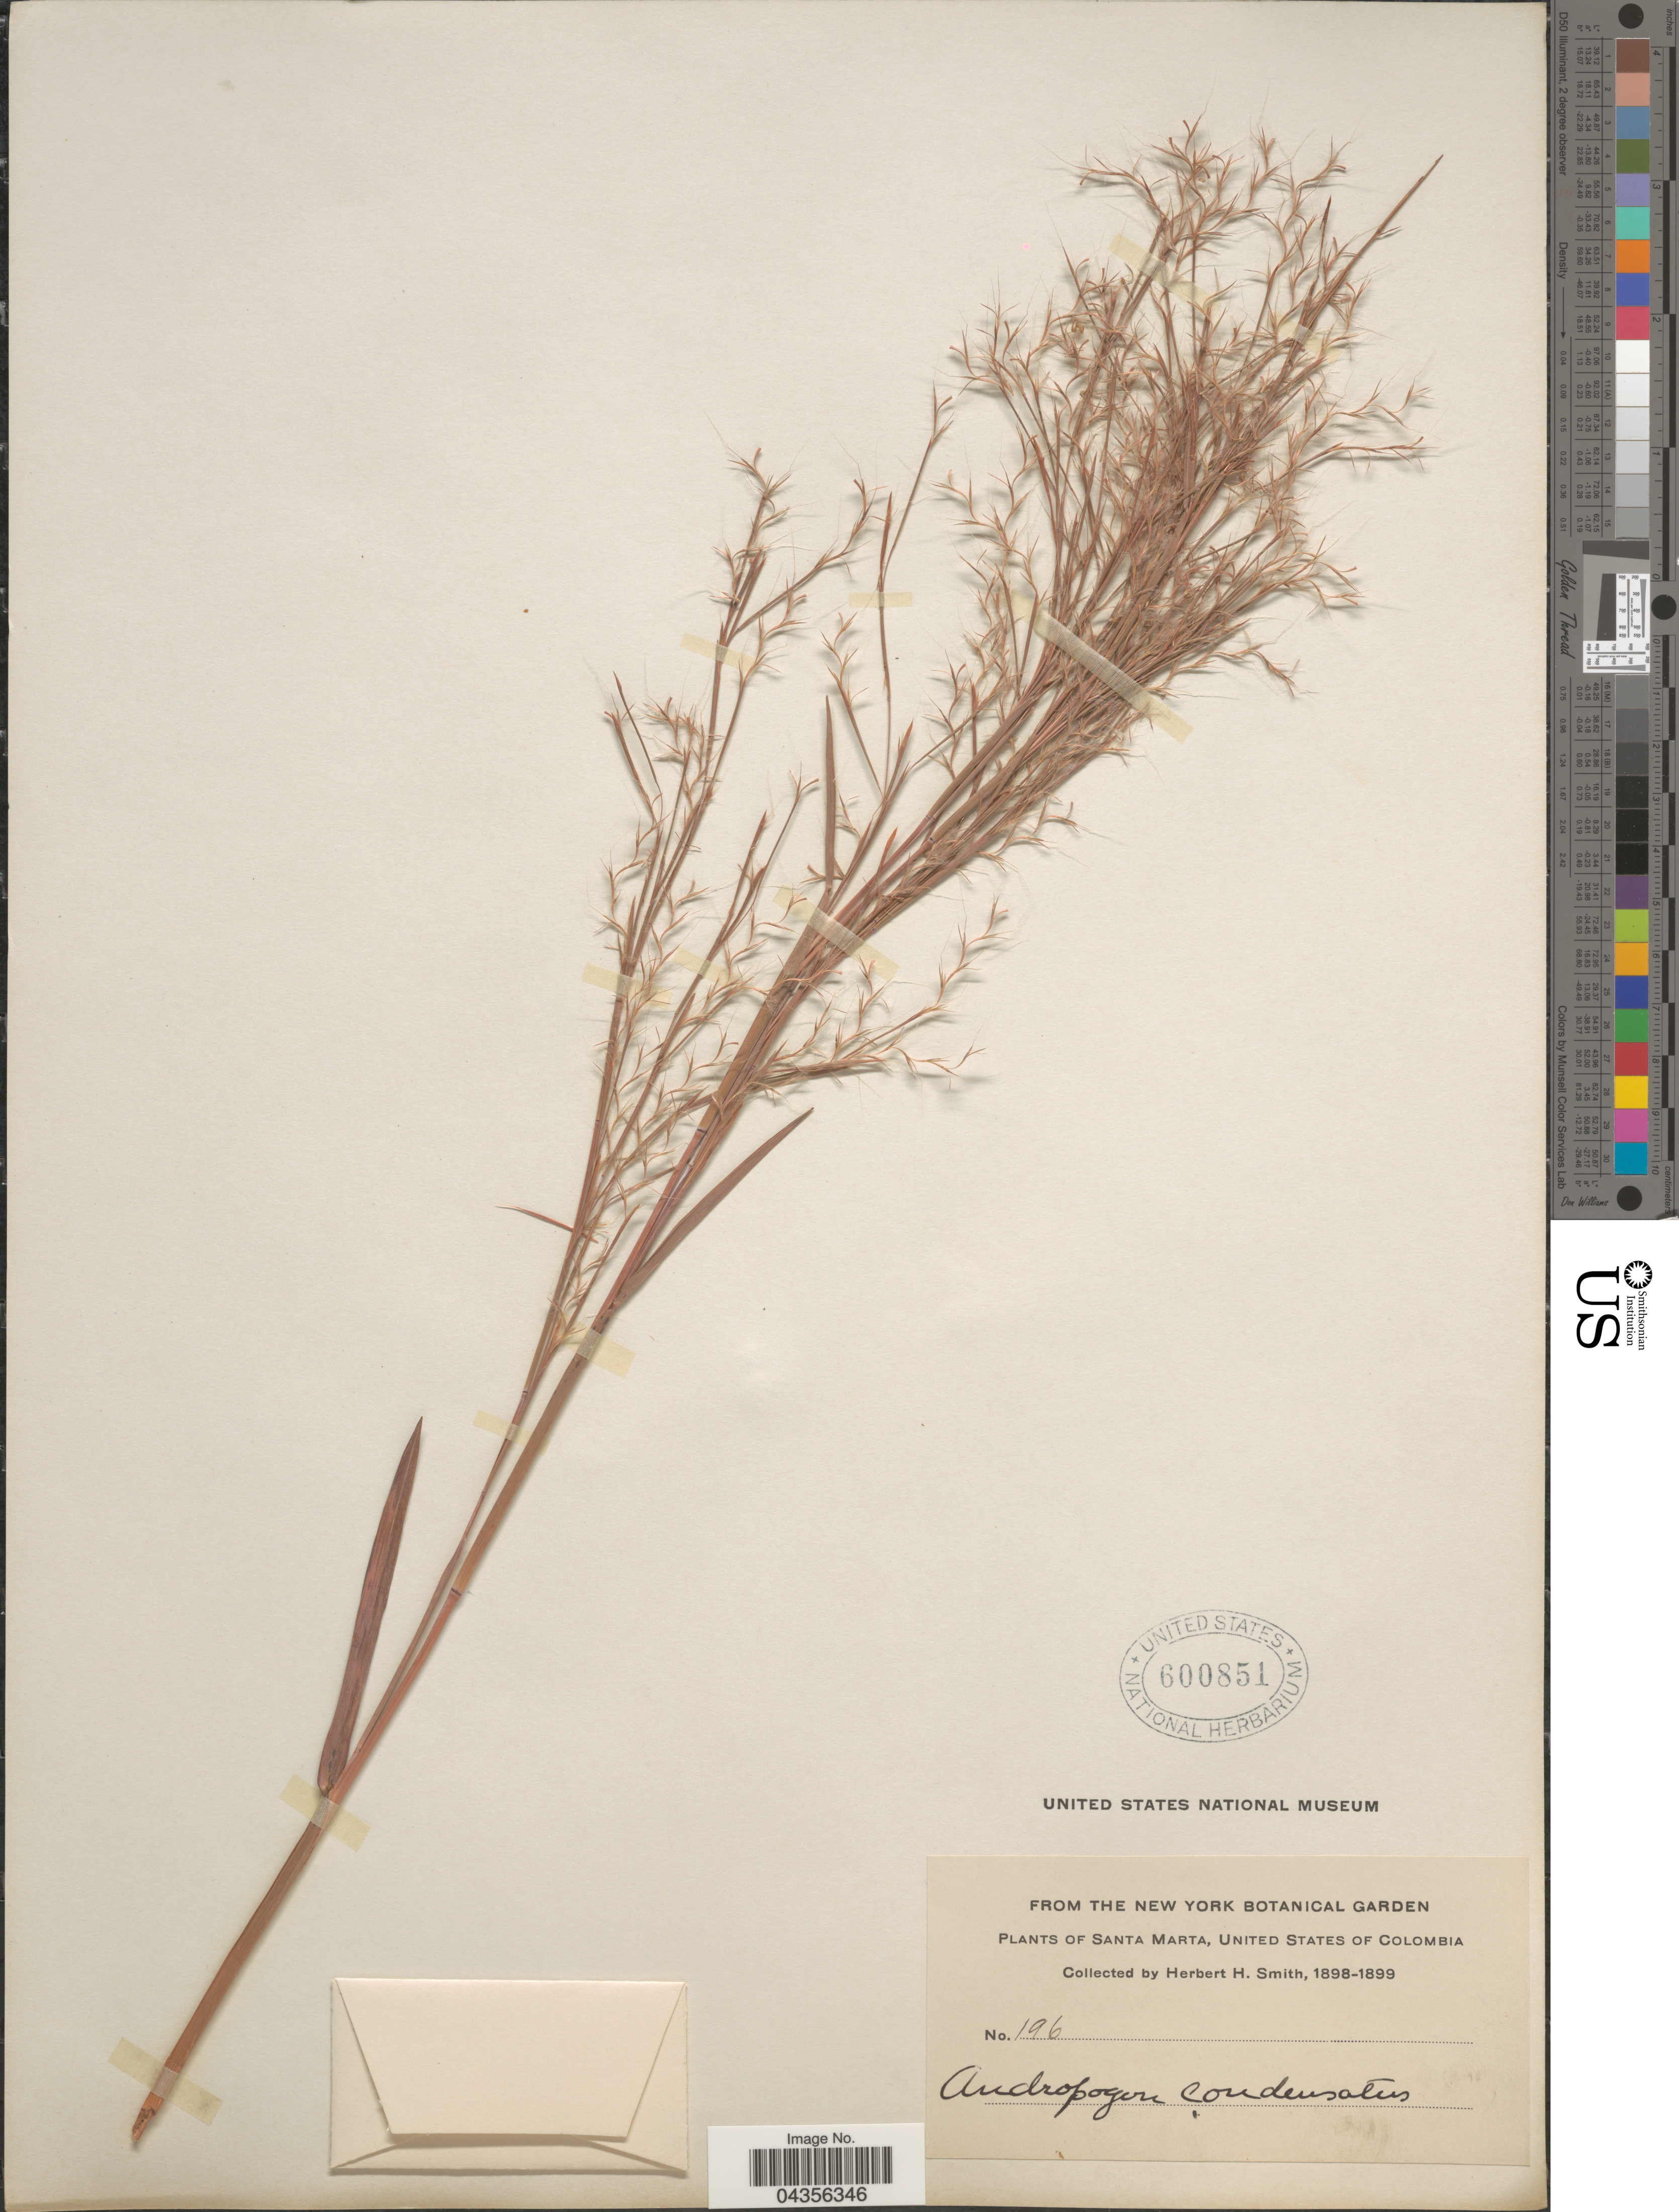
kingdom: Plantae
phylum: Tracheophyta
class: Liliopsida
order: Poales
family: Poaceae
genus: Schizachyrium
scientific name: Schizachyrium microstachyum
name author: (Desv. ex Ham.) Roseng. et al.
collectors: Herbert H. Smith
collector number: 196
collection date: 1898/1899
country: Colombia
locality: Santa Marta, United States Of Colombia.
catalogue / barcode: US 600851